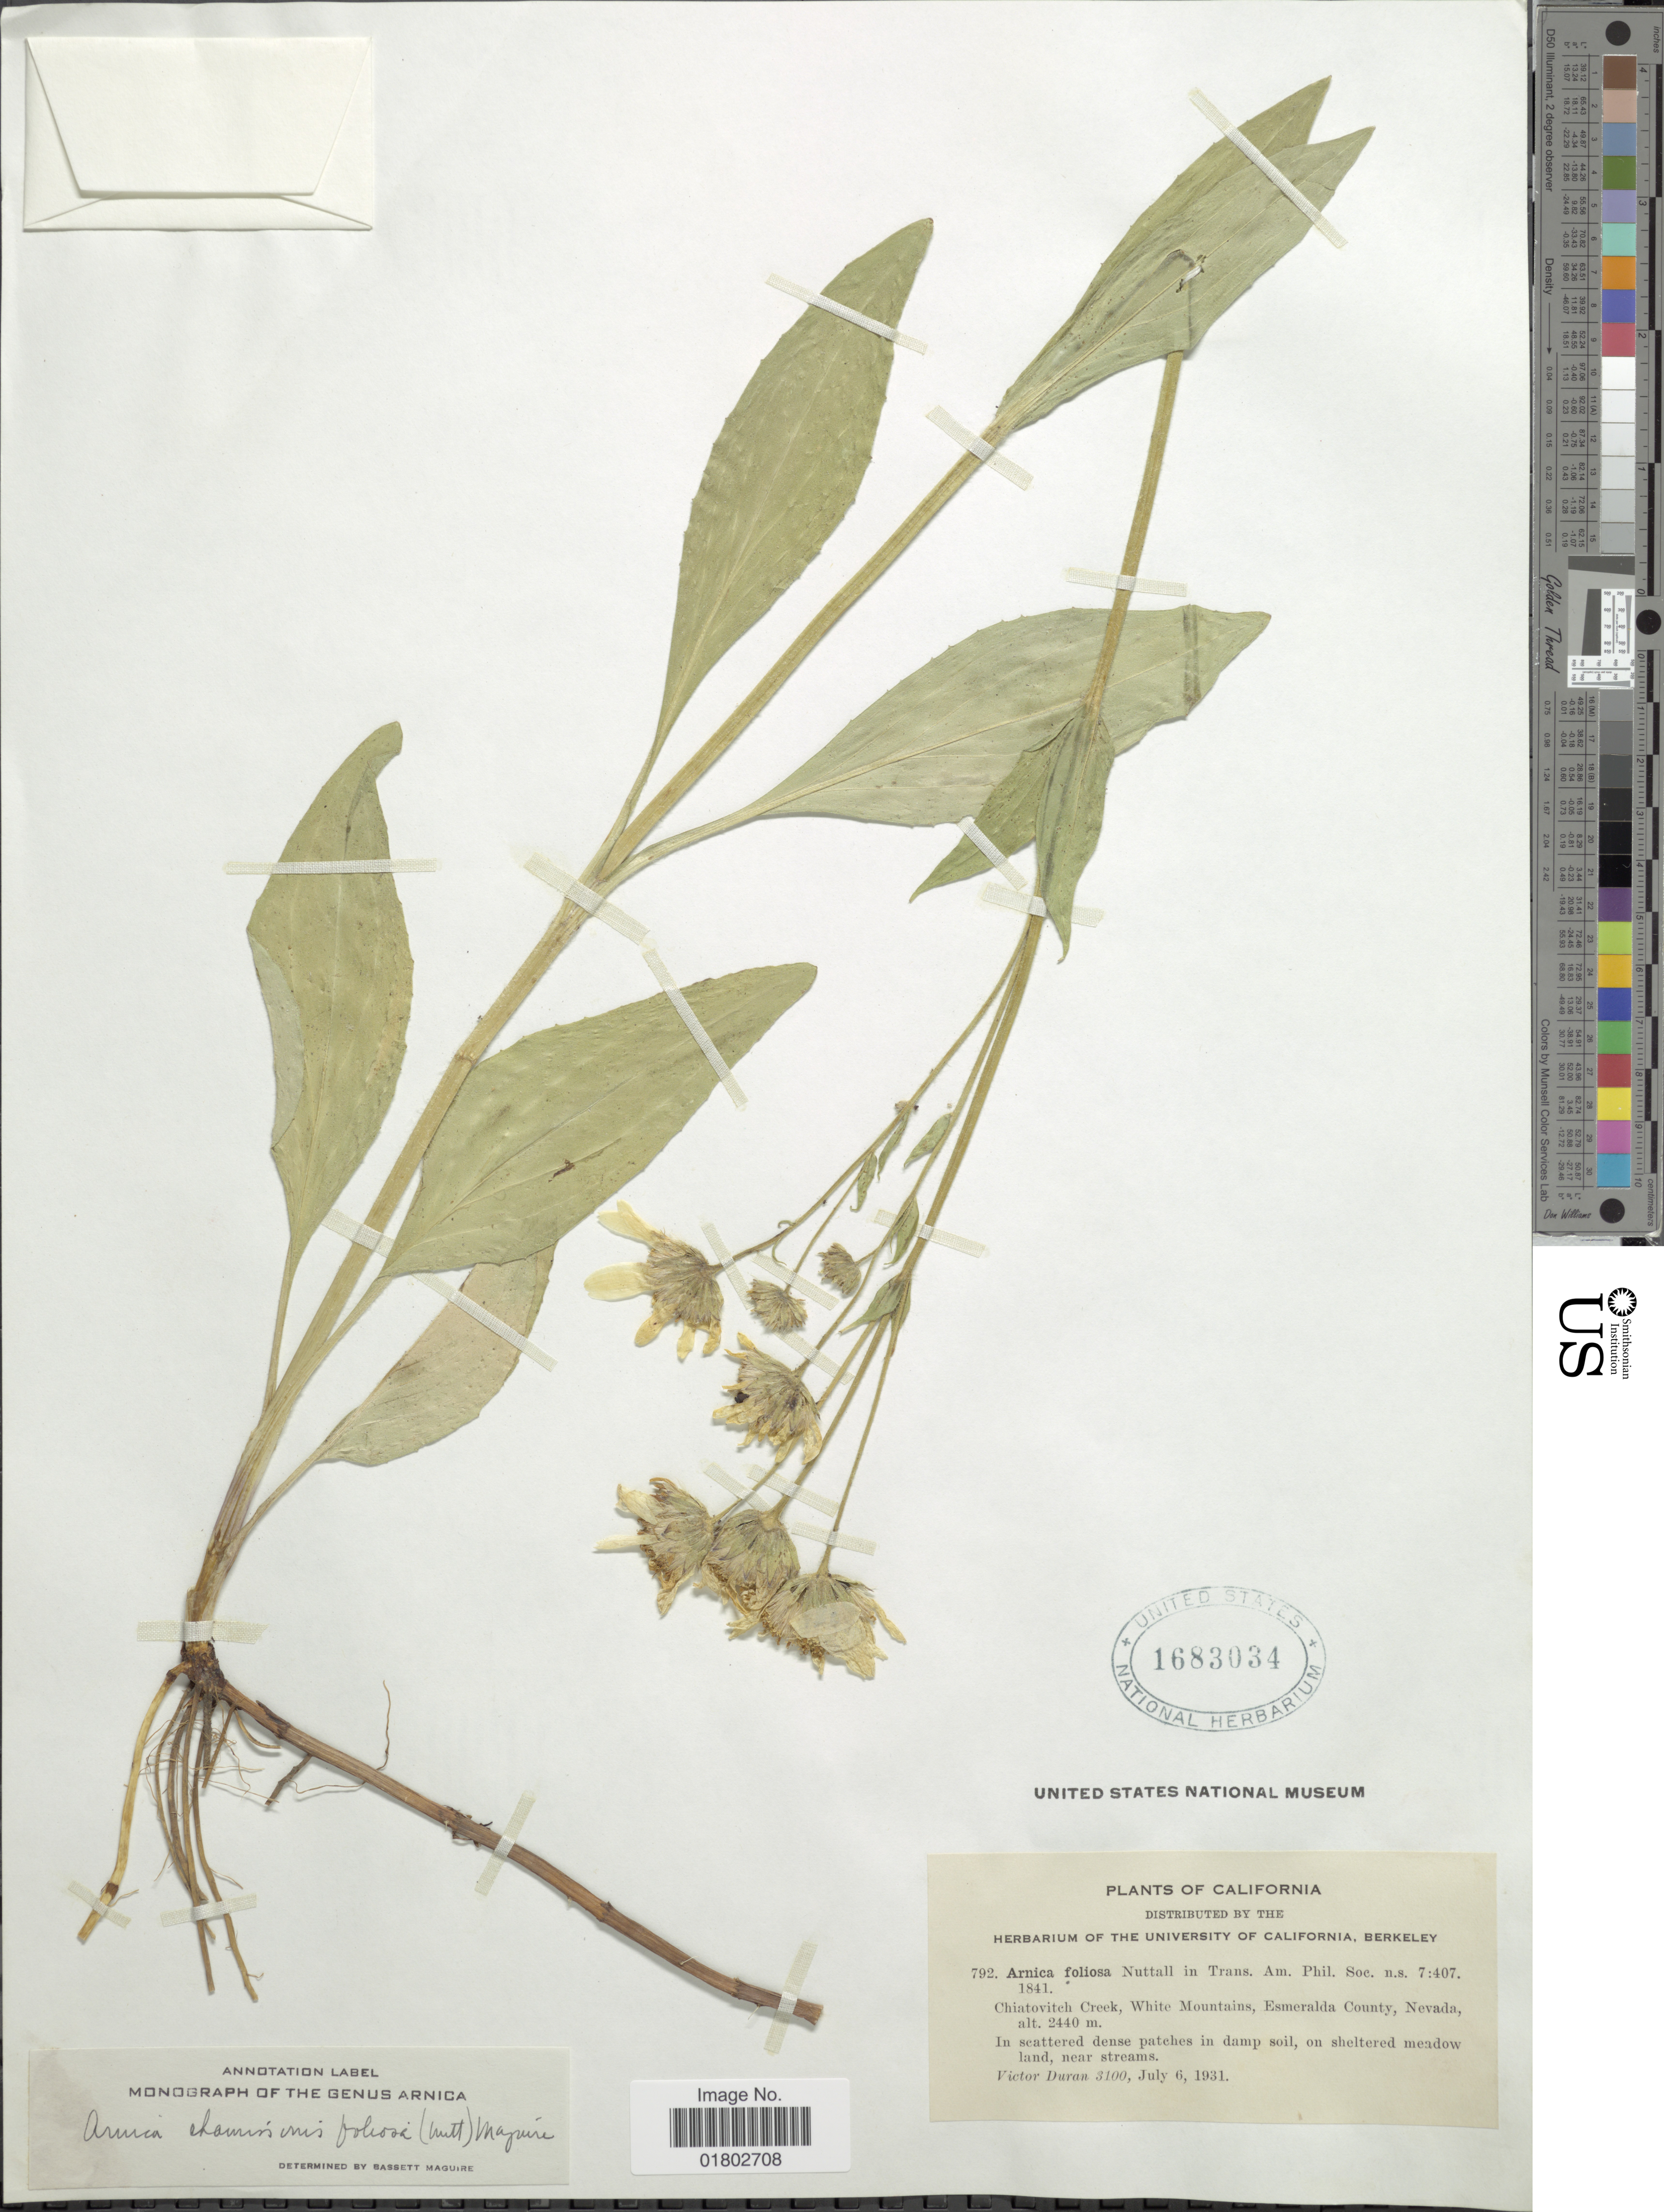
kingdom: Plantae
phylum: Tracheophyta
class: Magnoliopsida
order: Asterales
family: Asteraceae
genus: Arnica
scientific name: Arnica chamissonis subsp. foliosa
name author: (Nutt.) Maguire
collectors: V. Duran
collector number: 792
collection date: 1931-07-06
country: United States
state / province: Nevada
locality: California, Chuatovitch Creek, White Mountains, Esmeralda County, Nevada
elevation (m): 2440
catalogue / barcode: US 1683034